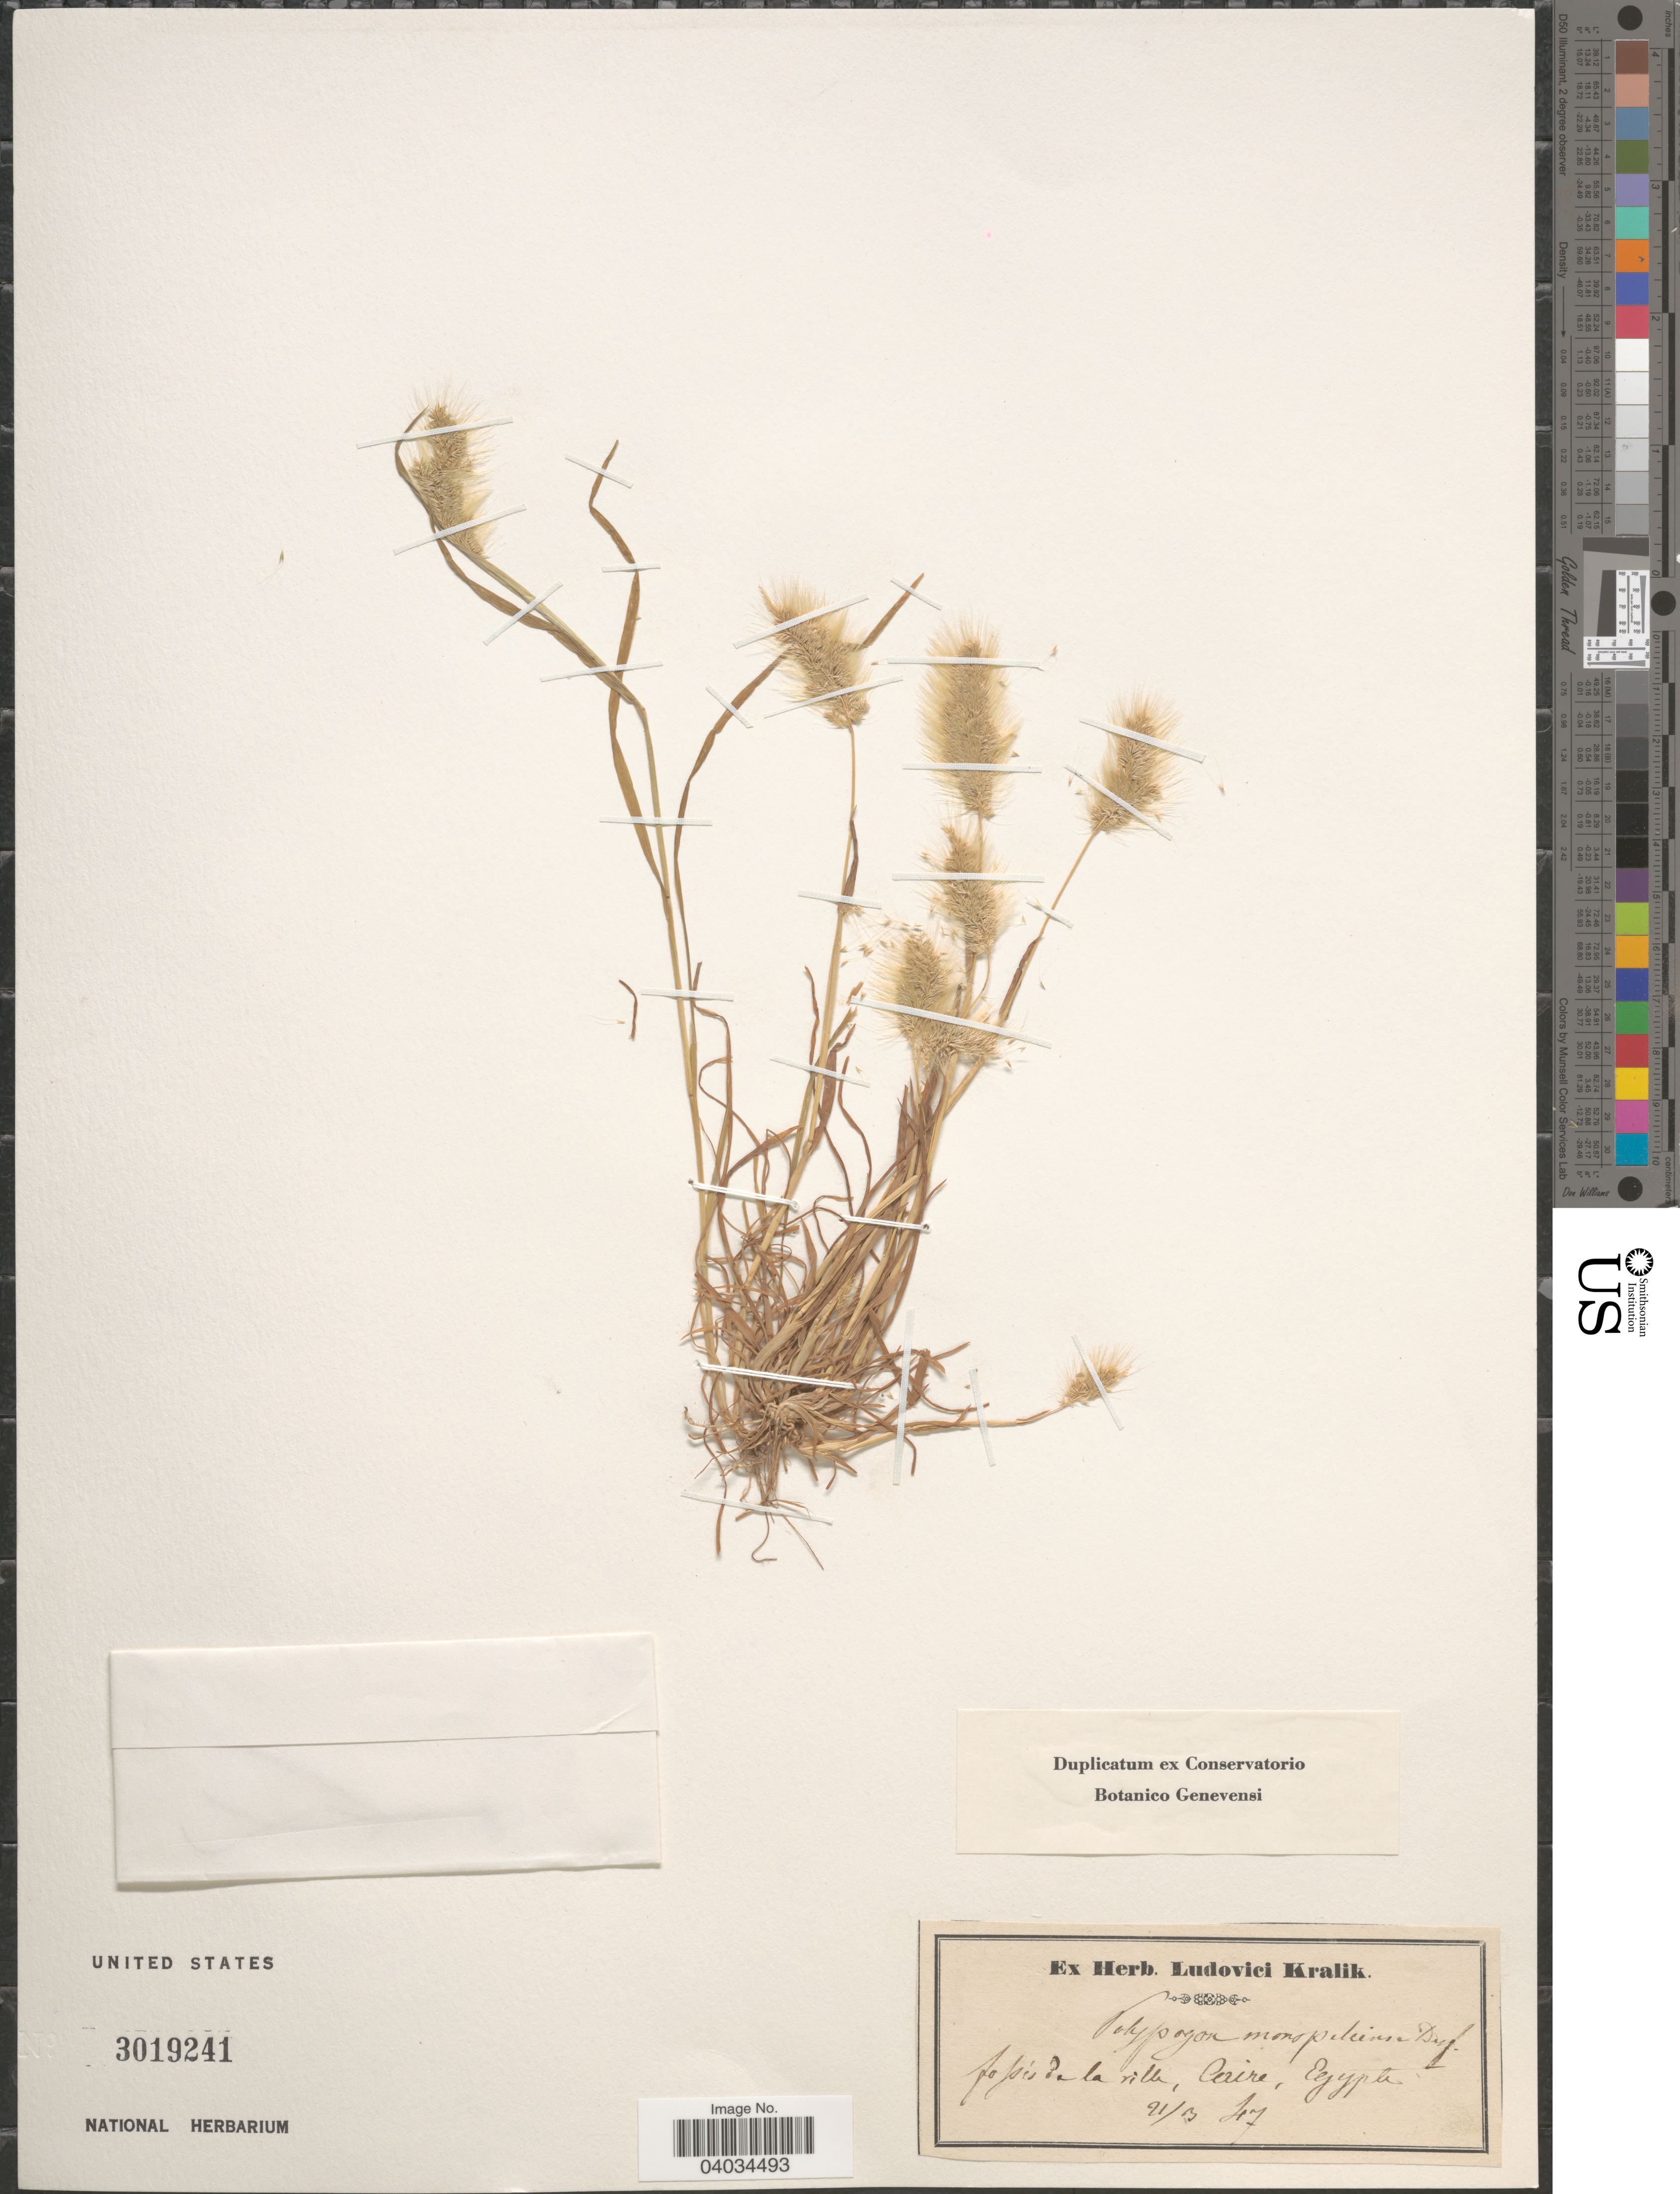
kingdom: Plantae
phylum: Tracheophyta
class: Liliopsida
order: Poales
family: Poaceae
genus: Polypogon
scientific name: Polypogon monspeliensis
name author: (L.) Desf.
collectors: ex herb. L. Kralik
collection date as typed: Transcribed d/m/y: 21/3/47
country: Egypt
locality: Fossis da la villa, Cairo.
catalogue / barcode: US 3019241